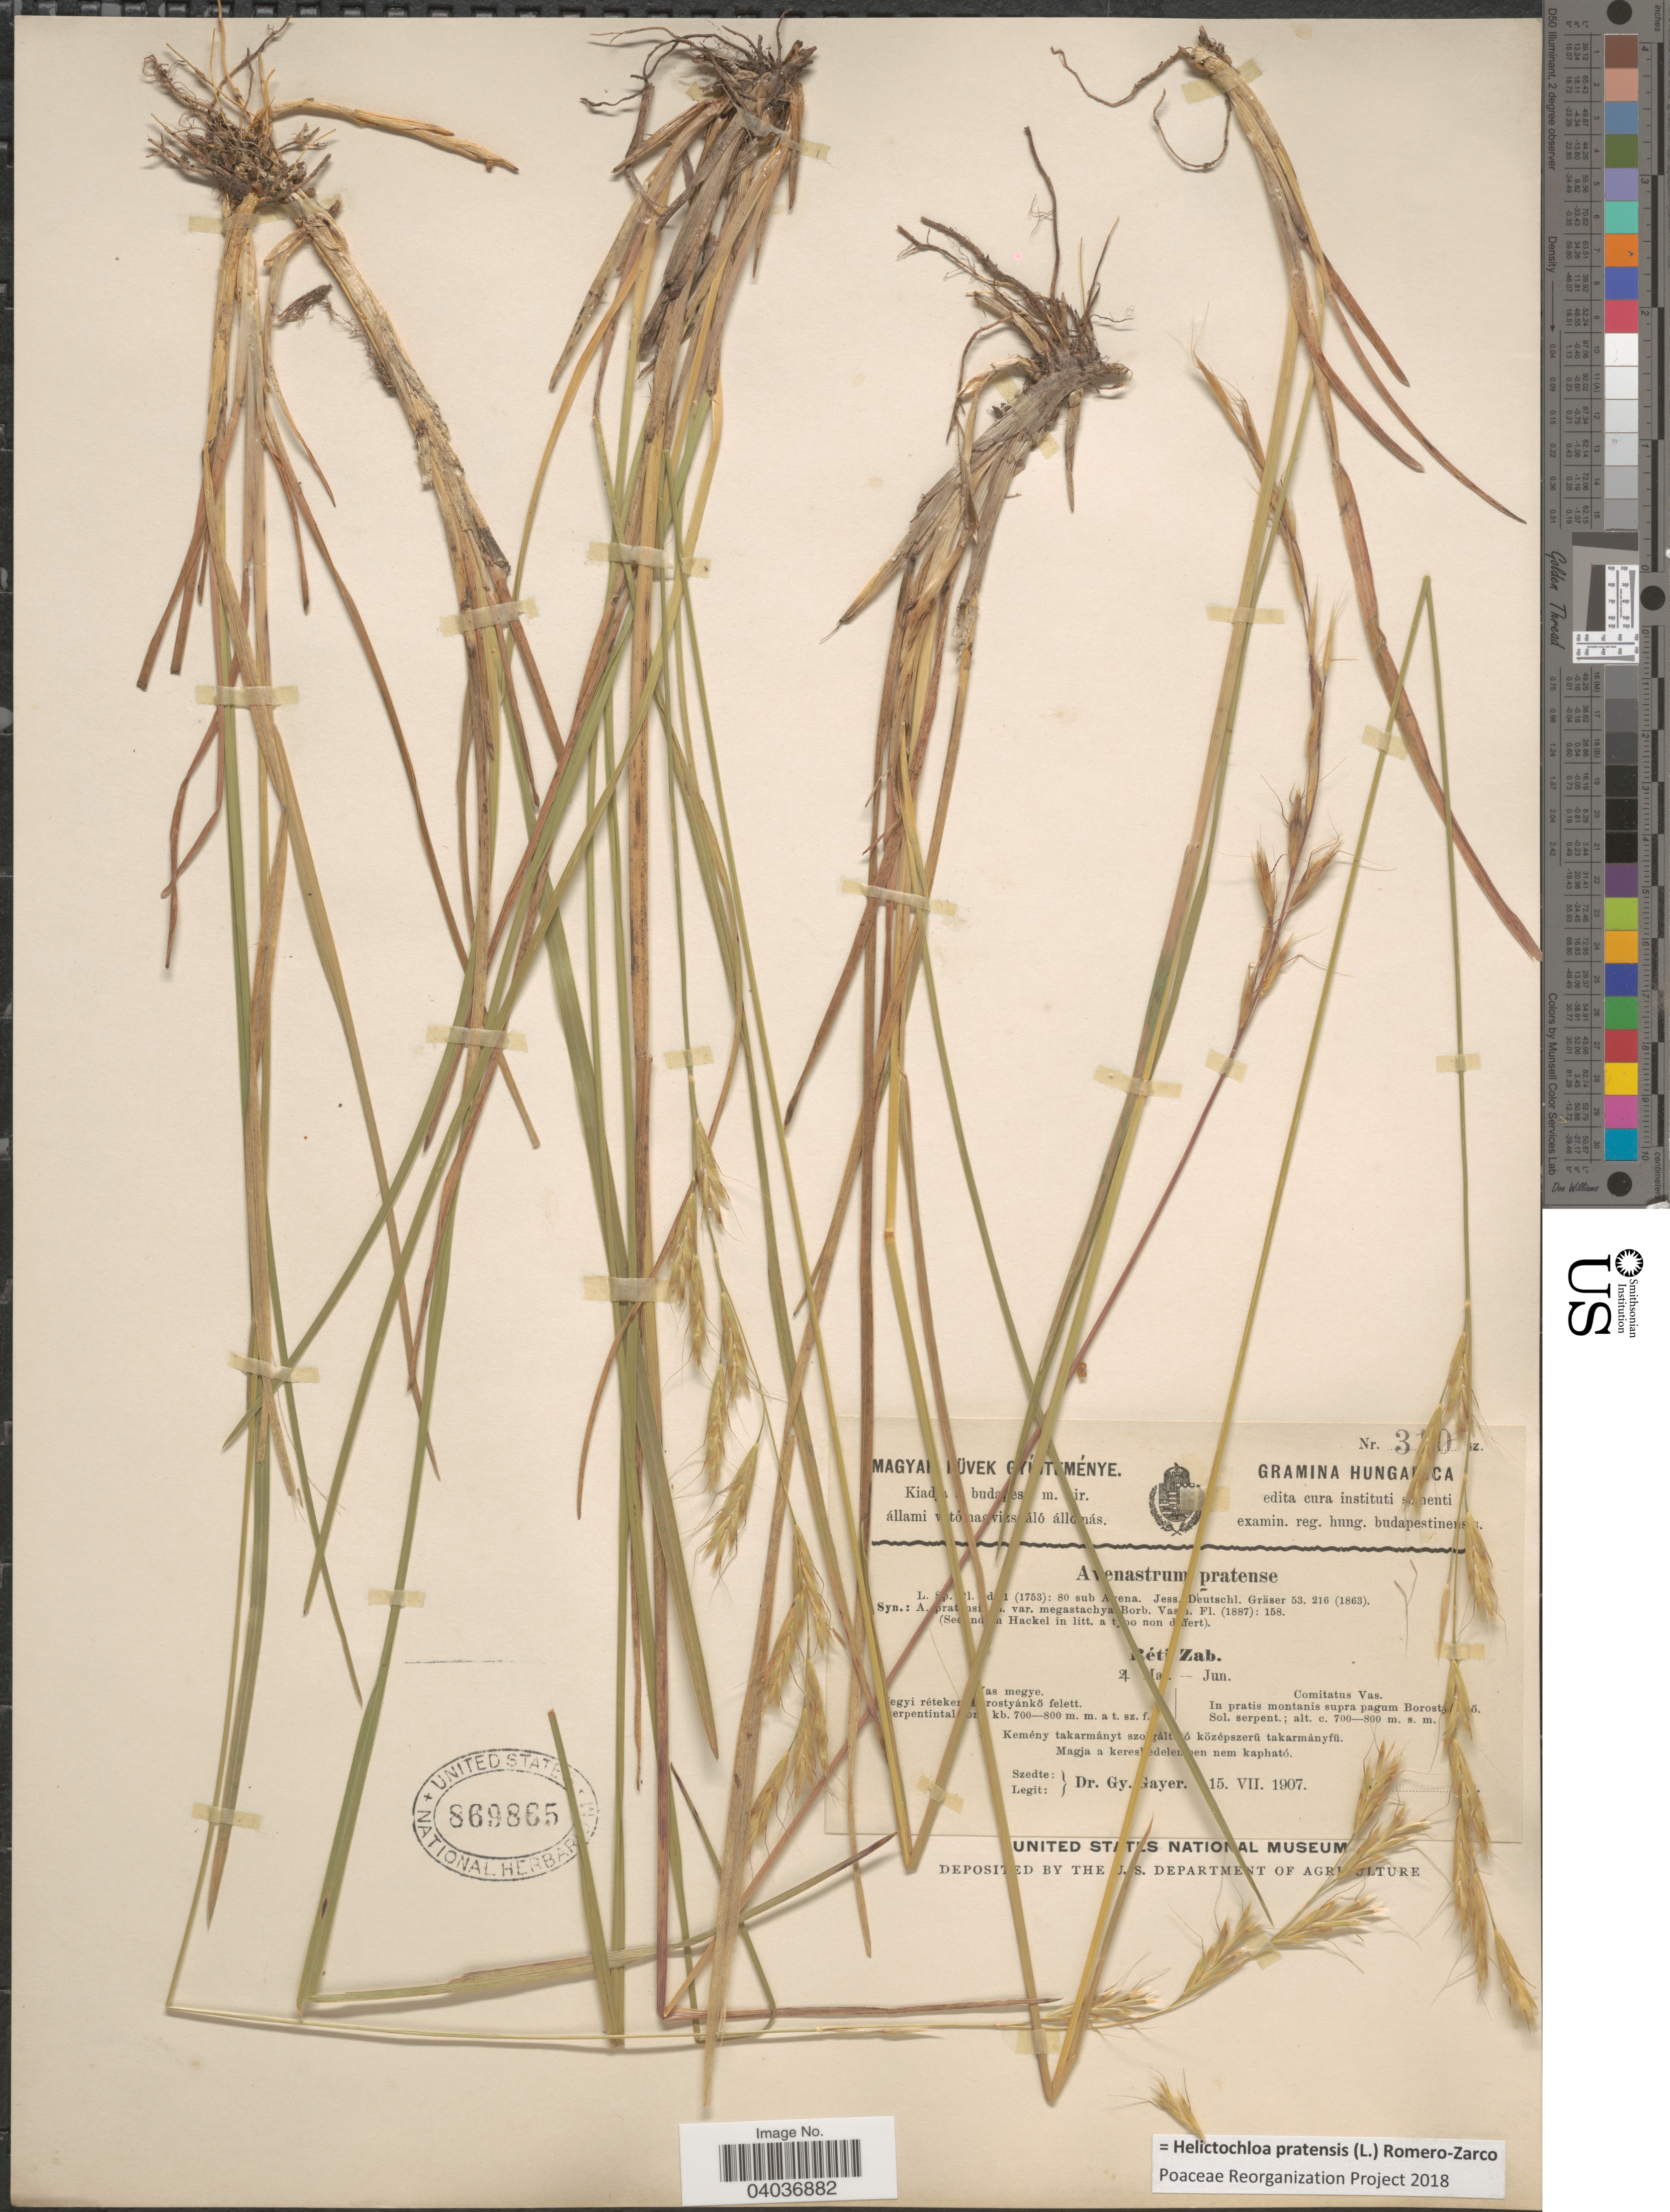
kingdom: Plantae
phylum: Tracheophyta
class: Liliopsida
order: Poales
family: Poaceae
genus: Helictochloa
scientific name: Helictochloa pratensis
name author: (L.) Romero-Zarco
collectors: G. Gáyer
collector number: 3!0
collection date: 1907-07-15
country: Hungary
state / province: Budapest, Capital District of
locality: Hungarica. In pratis montanis supra pagum Borost [illegible text]ö. Sol. serpent.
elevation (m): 700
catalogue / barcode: US 869865